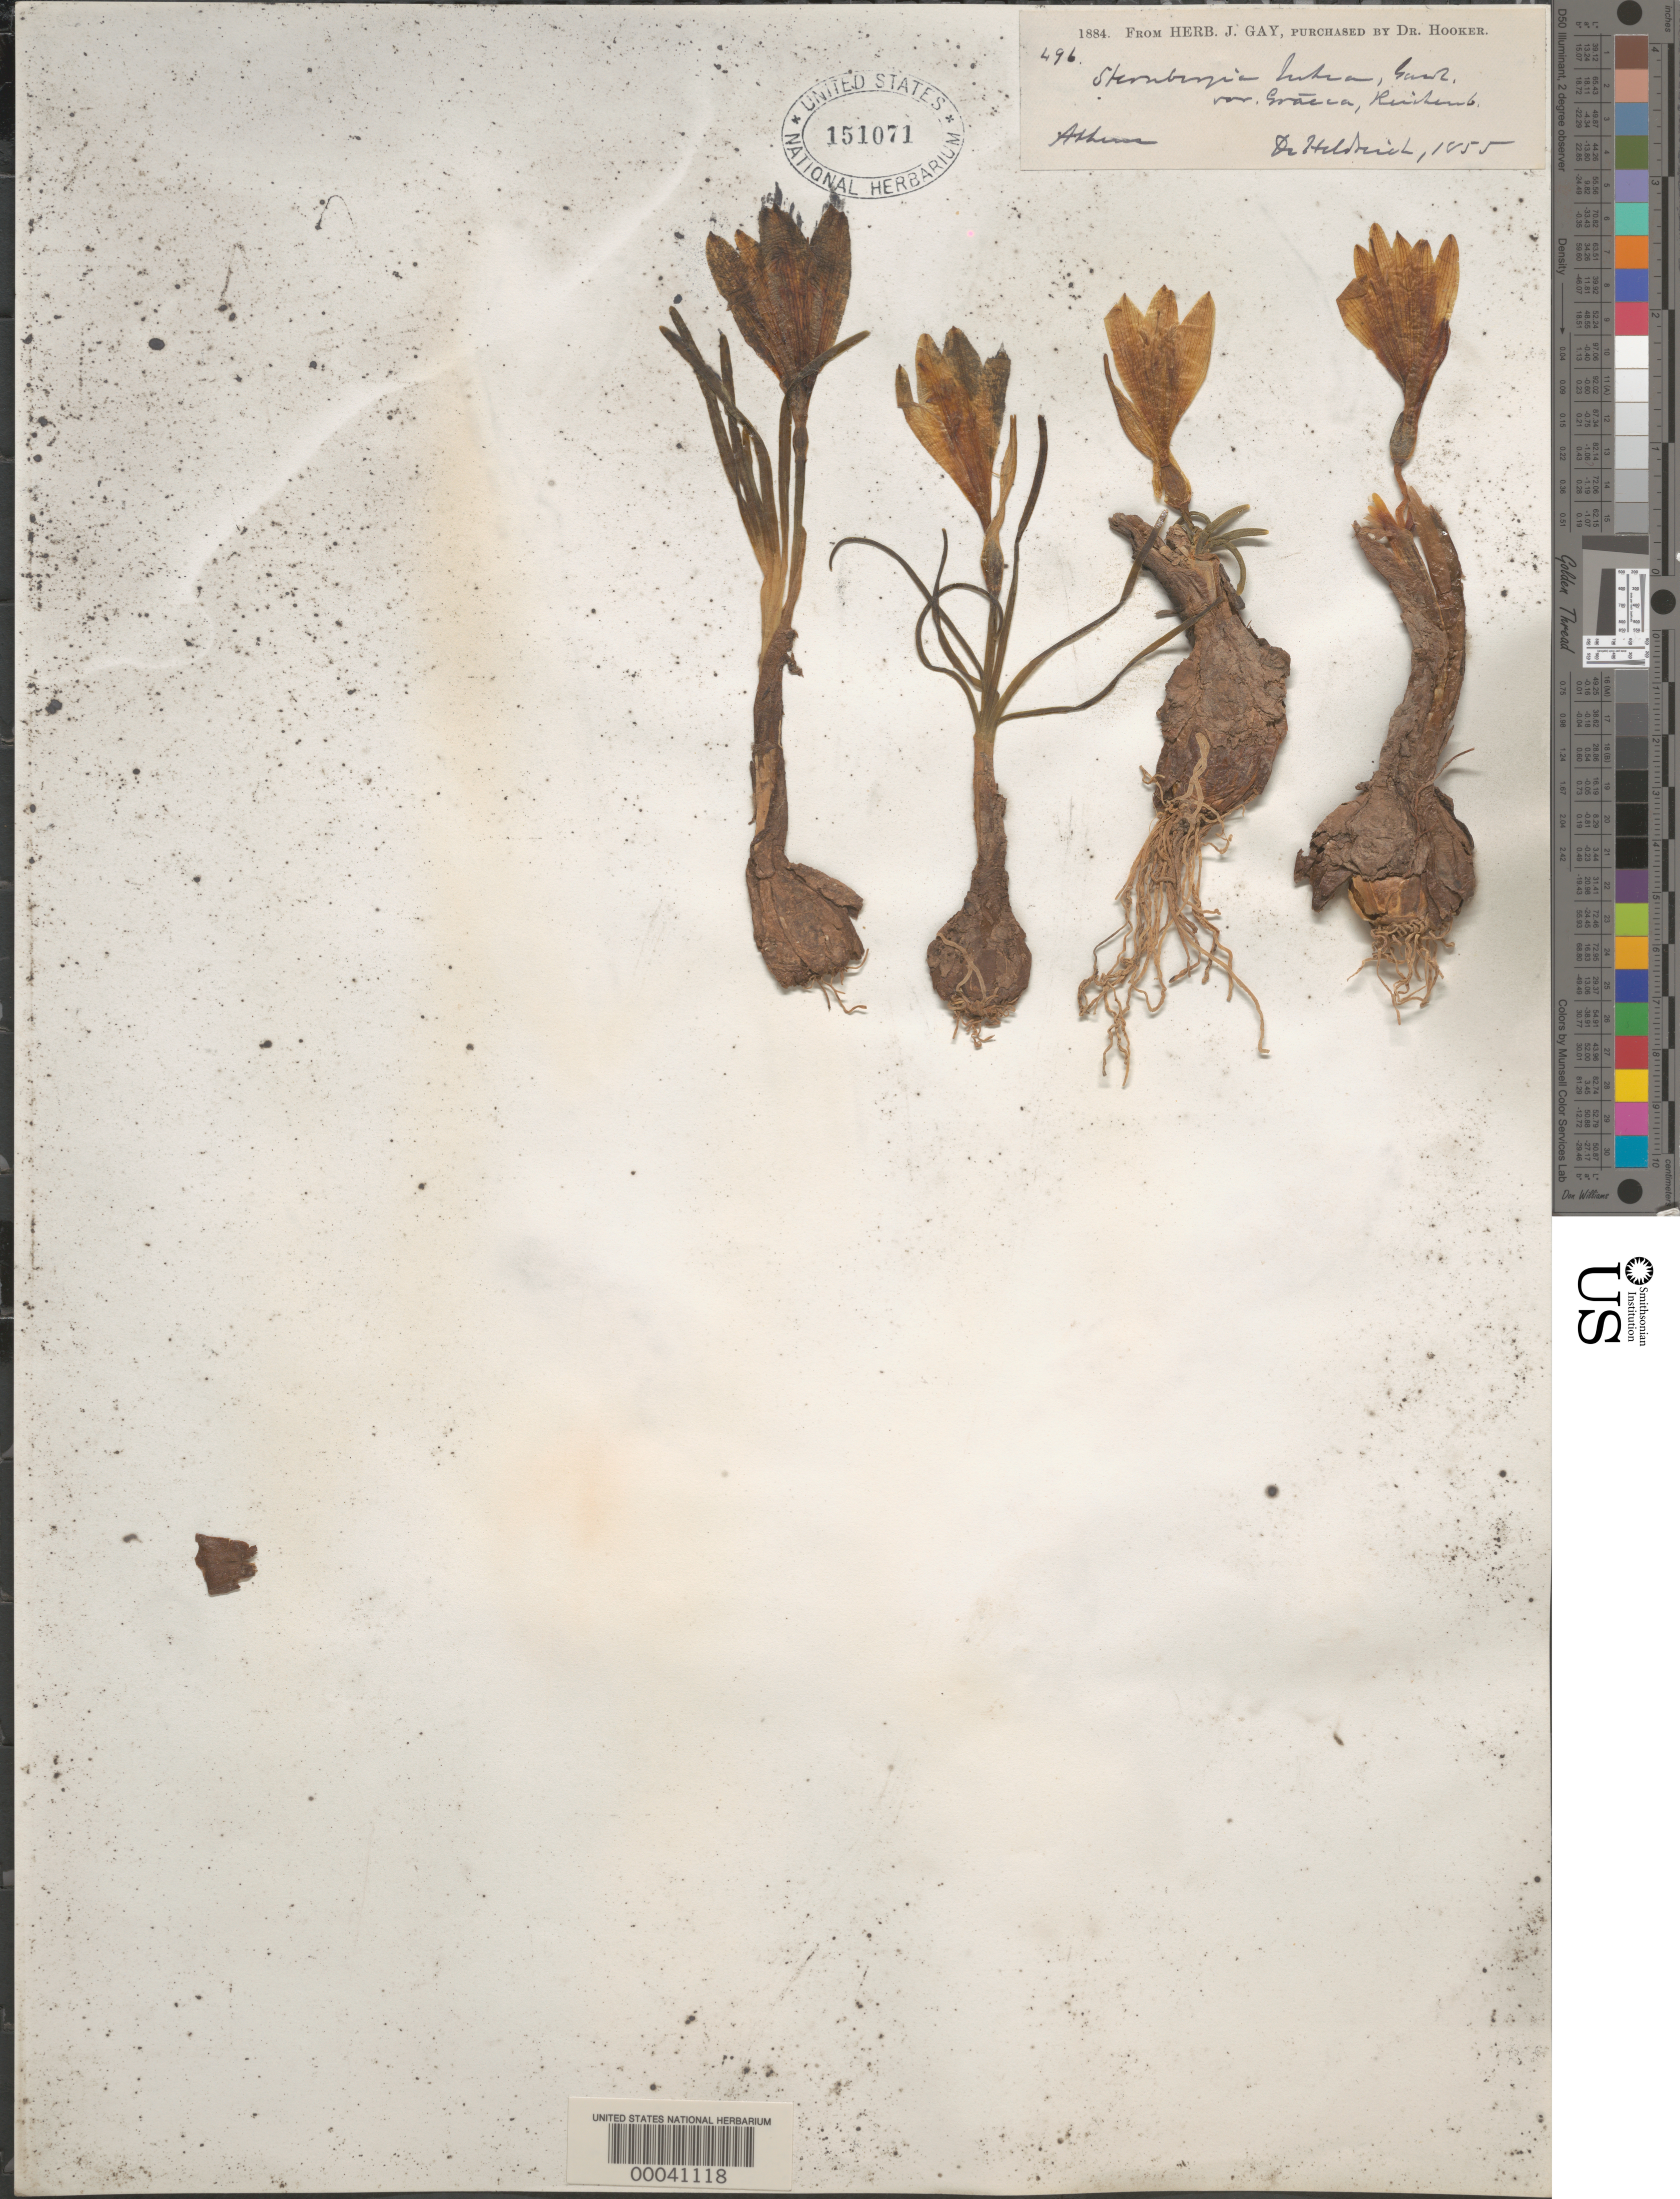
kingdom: Plantae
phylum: Tracheophyta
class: Liliopsida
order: Asparagales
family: Amaryllidaceae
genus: Sternbergia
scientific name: Sternbergia lutea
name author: (L.) Ker Gawl. & Spreng.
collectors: -. De Heldreich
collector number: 496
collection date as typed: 1855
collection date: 1855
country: Greece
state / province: Attica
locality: Athens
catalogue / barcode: US 151071